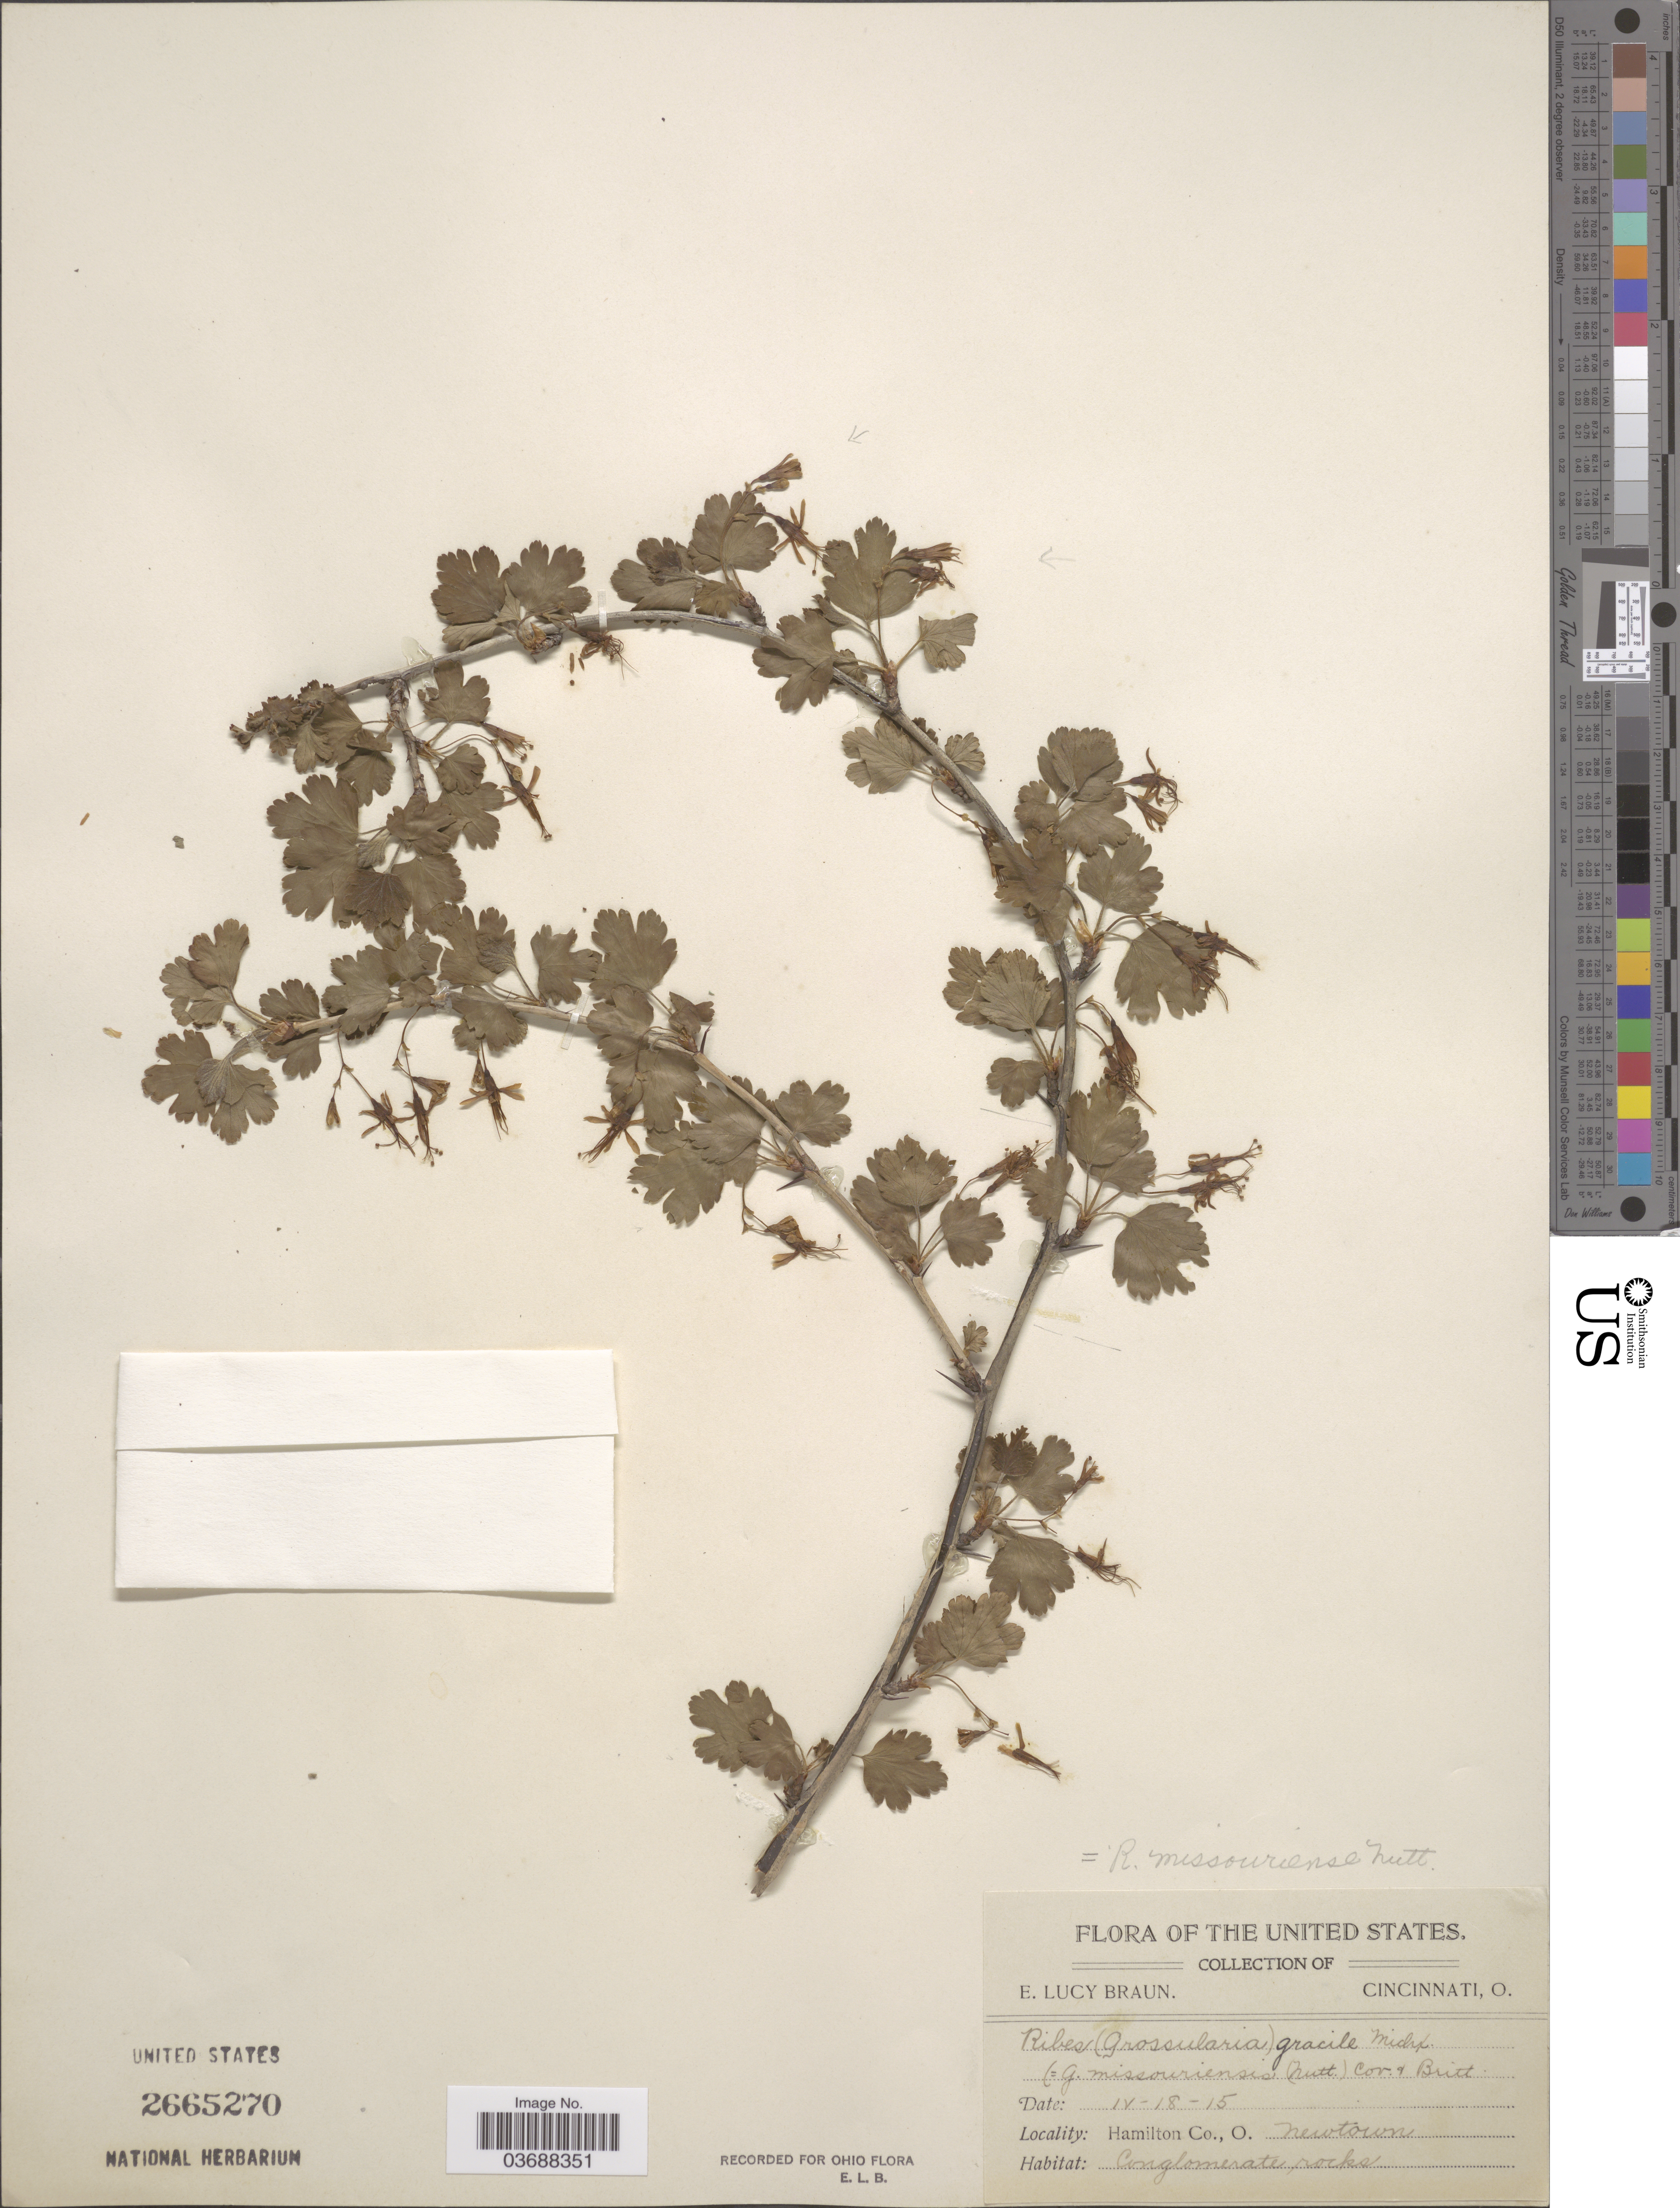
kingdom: Plantae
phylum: Tracheophyta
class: Magnoliopsida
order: Saxifragales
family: Grossulariaceae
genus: Ribes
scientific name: Ribes missouriense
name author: Nutt.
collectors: E. L. Braun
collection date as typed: Transcribed d/m/y: 18/4/15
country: United States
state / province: Ohio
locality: Hamilton Co., Newtown.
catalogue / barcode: US 2665270